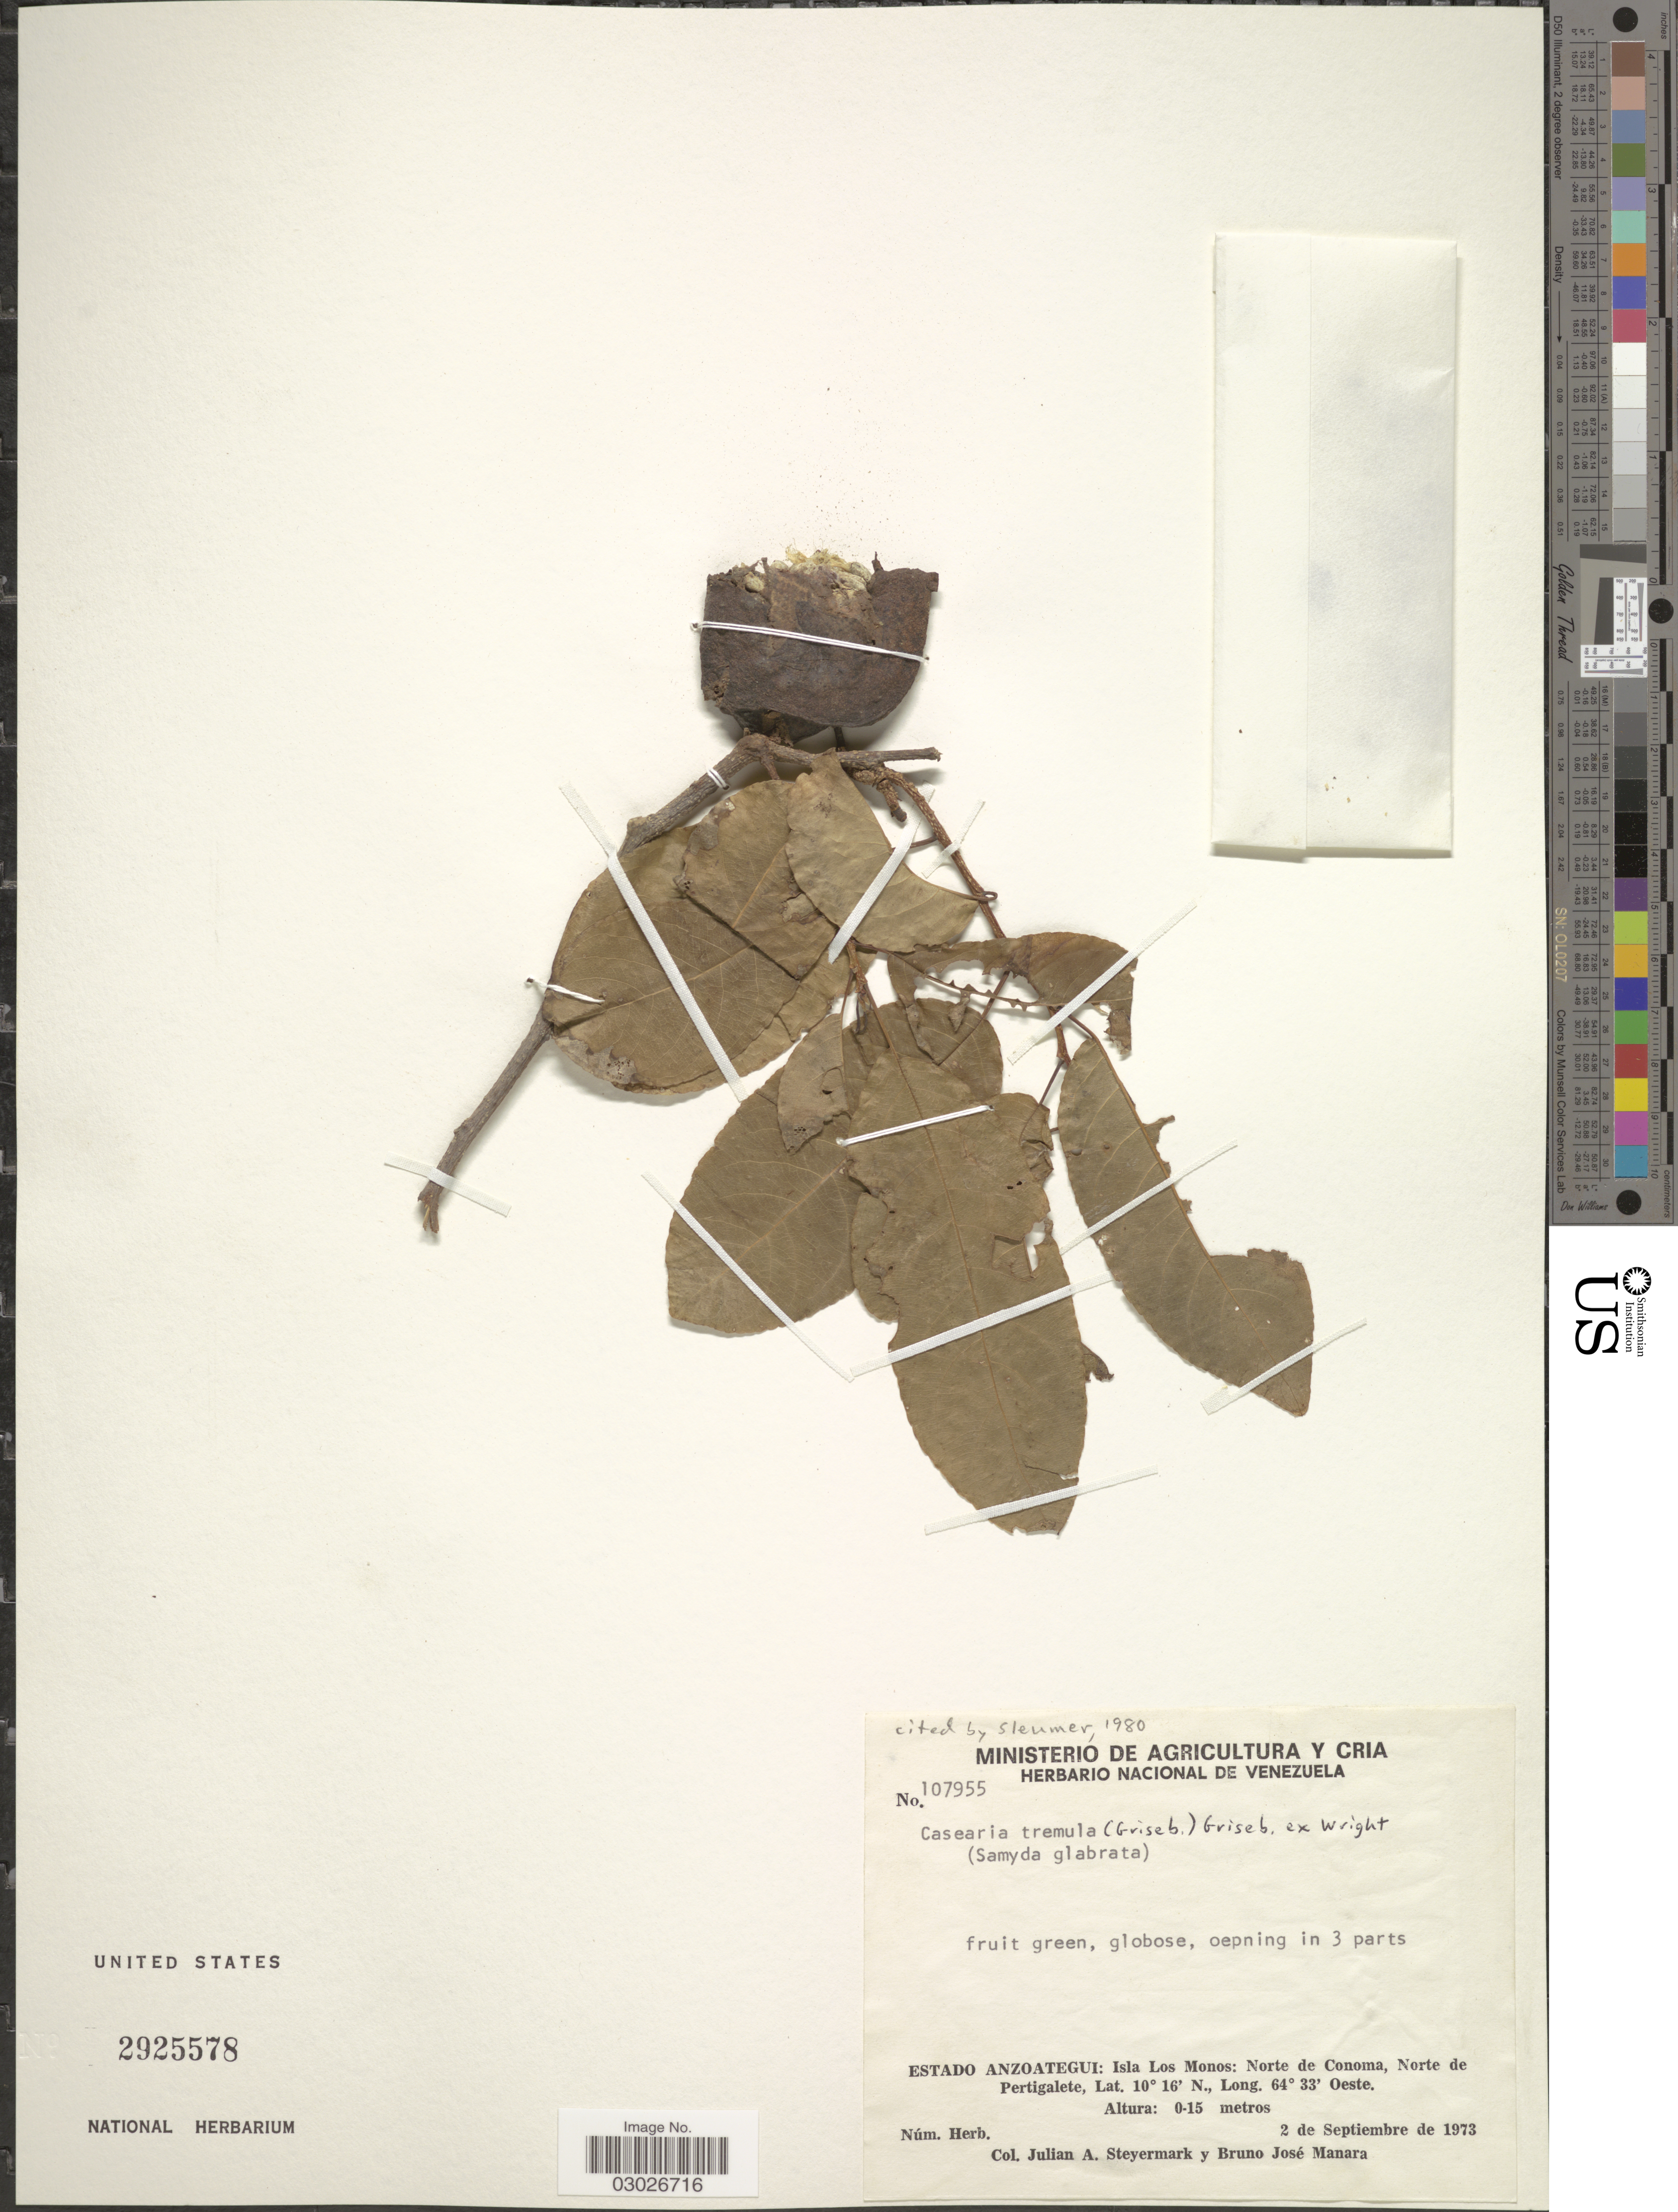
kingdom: Plantae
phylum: Tracheophyta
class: Magnoliopsida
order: Malpighiales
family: Salicaceae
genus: Casearia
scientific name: Casearia tremula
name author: (Griseb.) Griseb. ex C. Wright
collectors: J. Steyermark & B. Manara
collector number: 107955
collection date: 1973-09-02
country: Venezuela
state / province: Anzoategui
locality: Isla Los Monos: Norte de Conoma, Norte de Pertigalete.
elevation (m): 0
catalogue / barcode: US 2925578